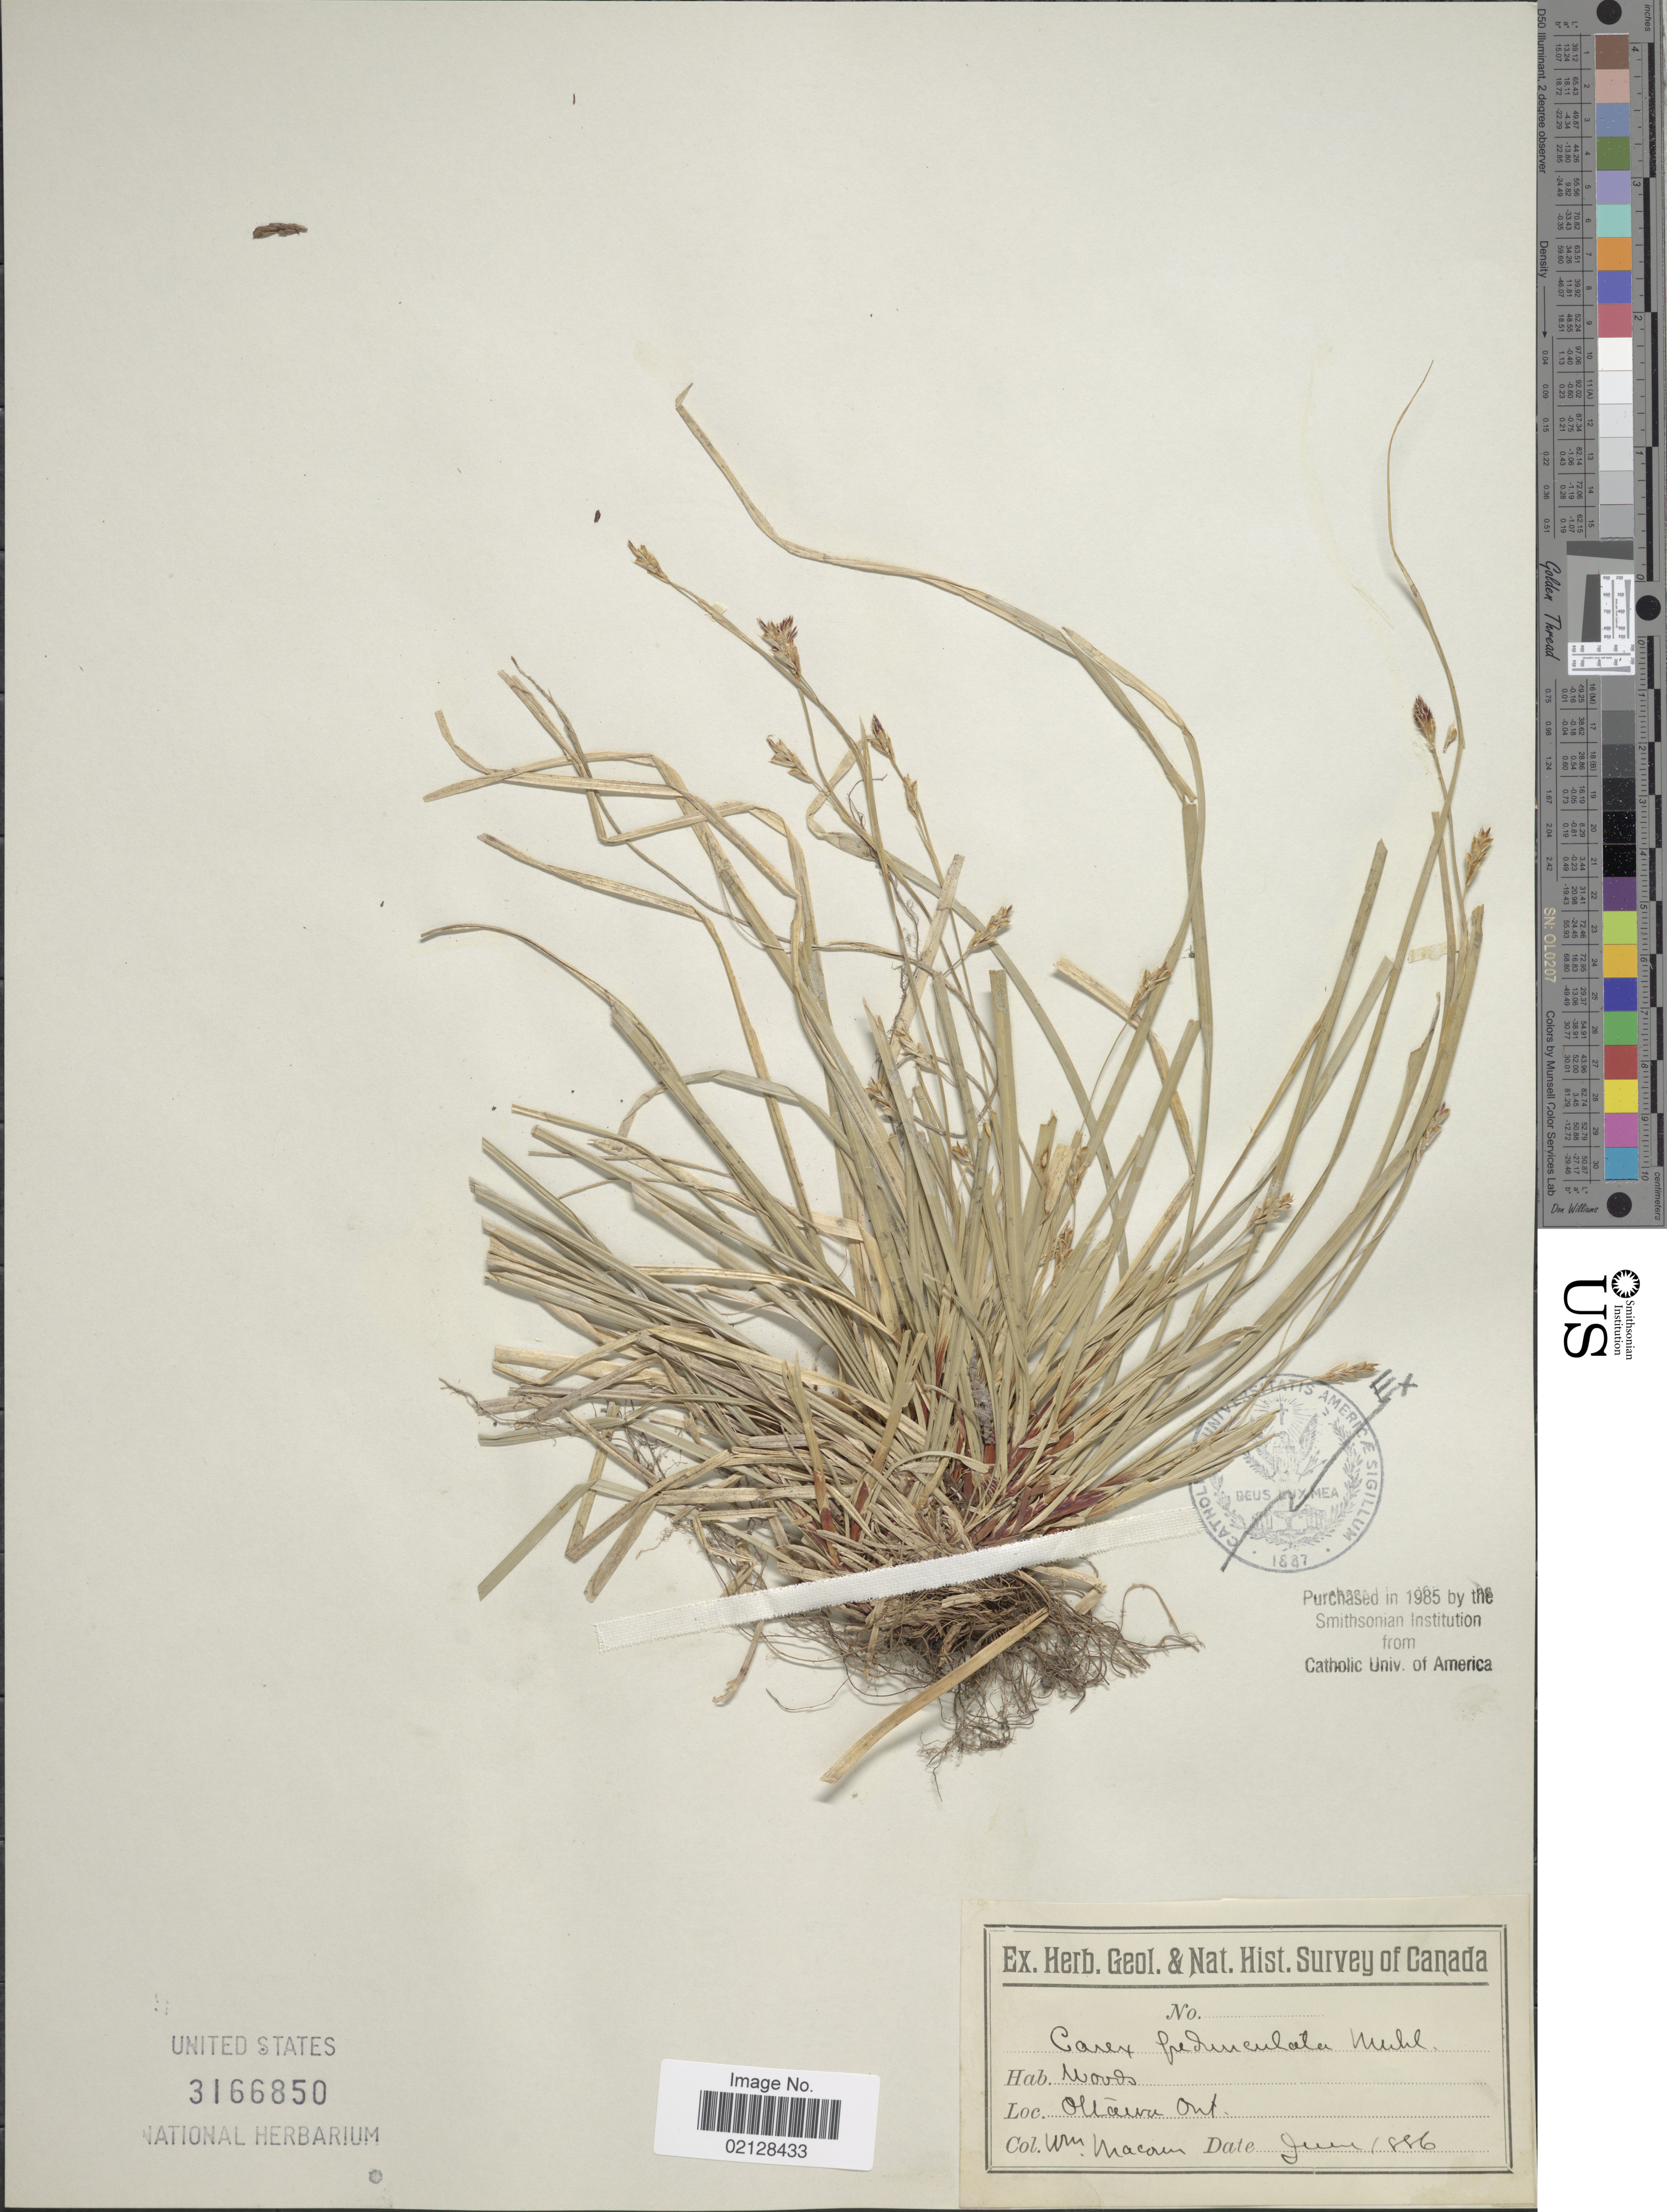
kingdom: Plantae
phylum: Tracheophyta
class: Liliopsida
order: Poales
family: Cyperaceae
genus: Carex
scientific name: Carex pedunculata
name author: Muhl. ex Willd.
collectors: W. Macoun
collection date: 1886-06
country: Canada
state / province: Ontario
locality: Ottawa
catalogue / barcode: US 3166850